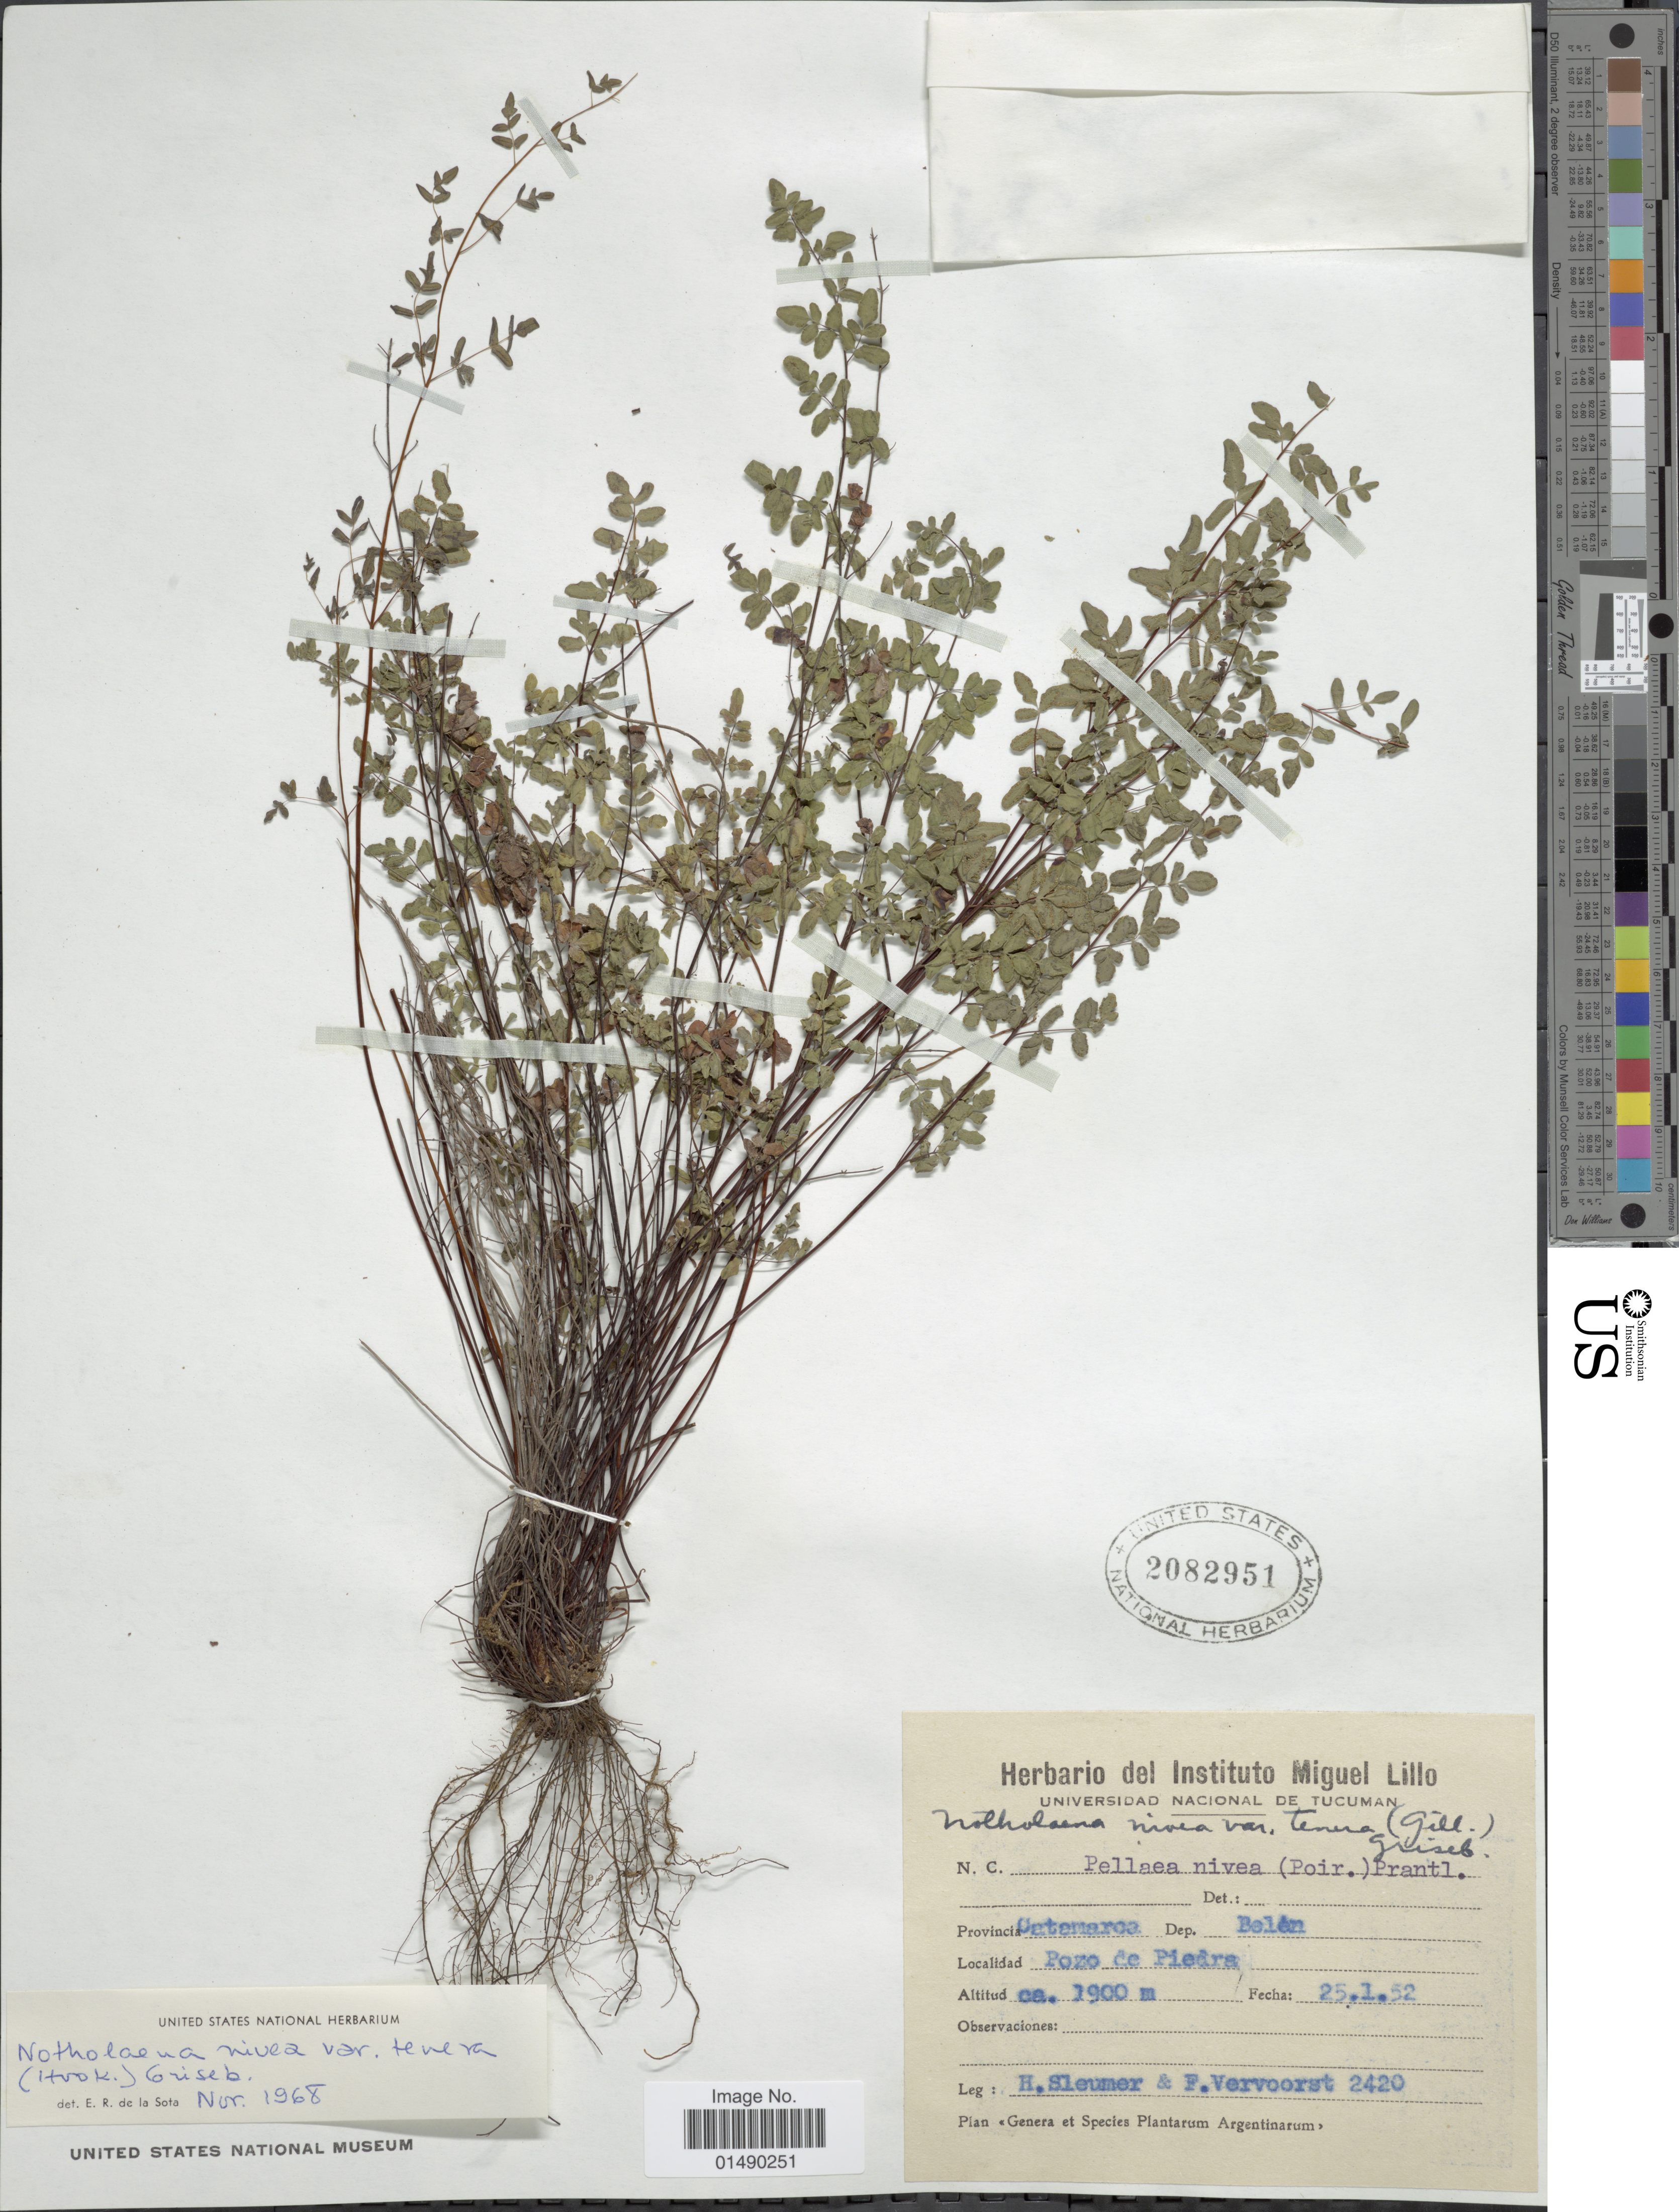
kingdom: Plantae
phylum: Tracheophyta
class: Polypodiopsida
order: Polypodiales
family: Pteridaceae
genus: Argyrochosma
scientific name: Argyrochosma nivea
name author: (Poir.) Windham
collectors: H. O. Sleumer & F. Vervoorst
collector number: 2420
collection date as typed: Transcribed d/m/y: 25/1/52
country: Argentina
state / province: Catamarca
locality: Argentina, Dep. Belen, Pozo de Piedra.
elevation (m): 1900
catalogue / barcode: US 2082951